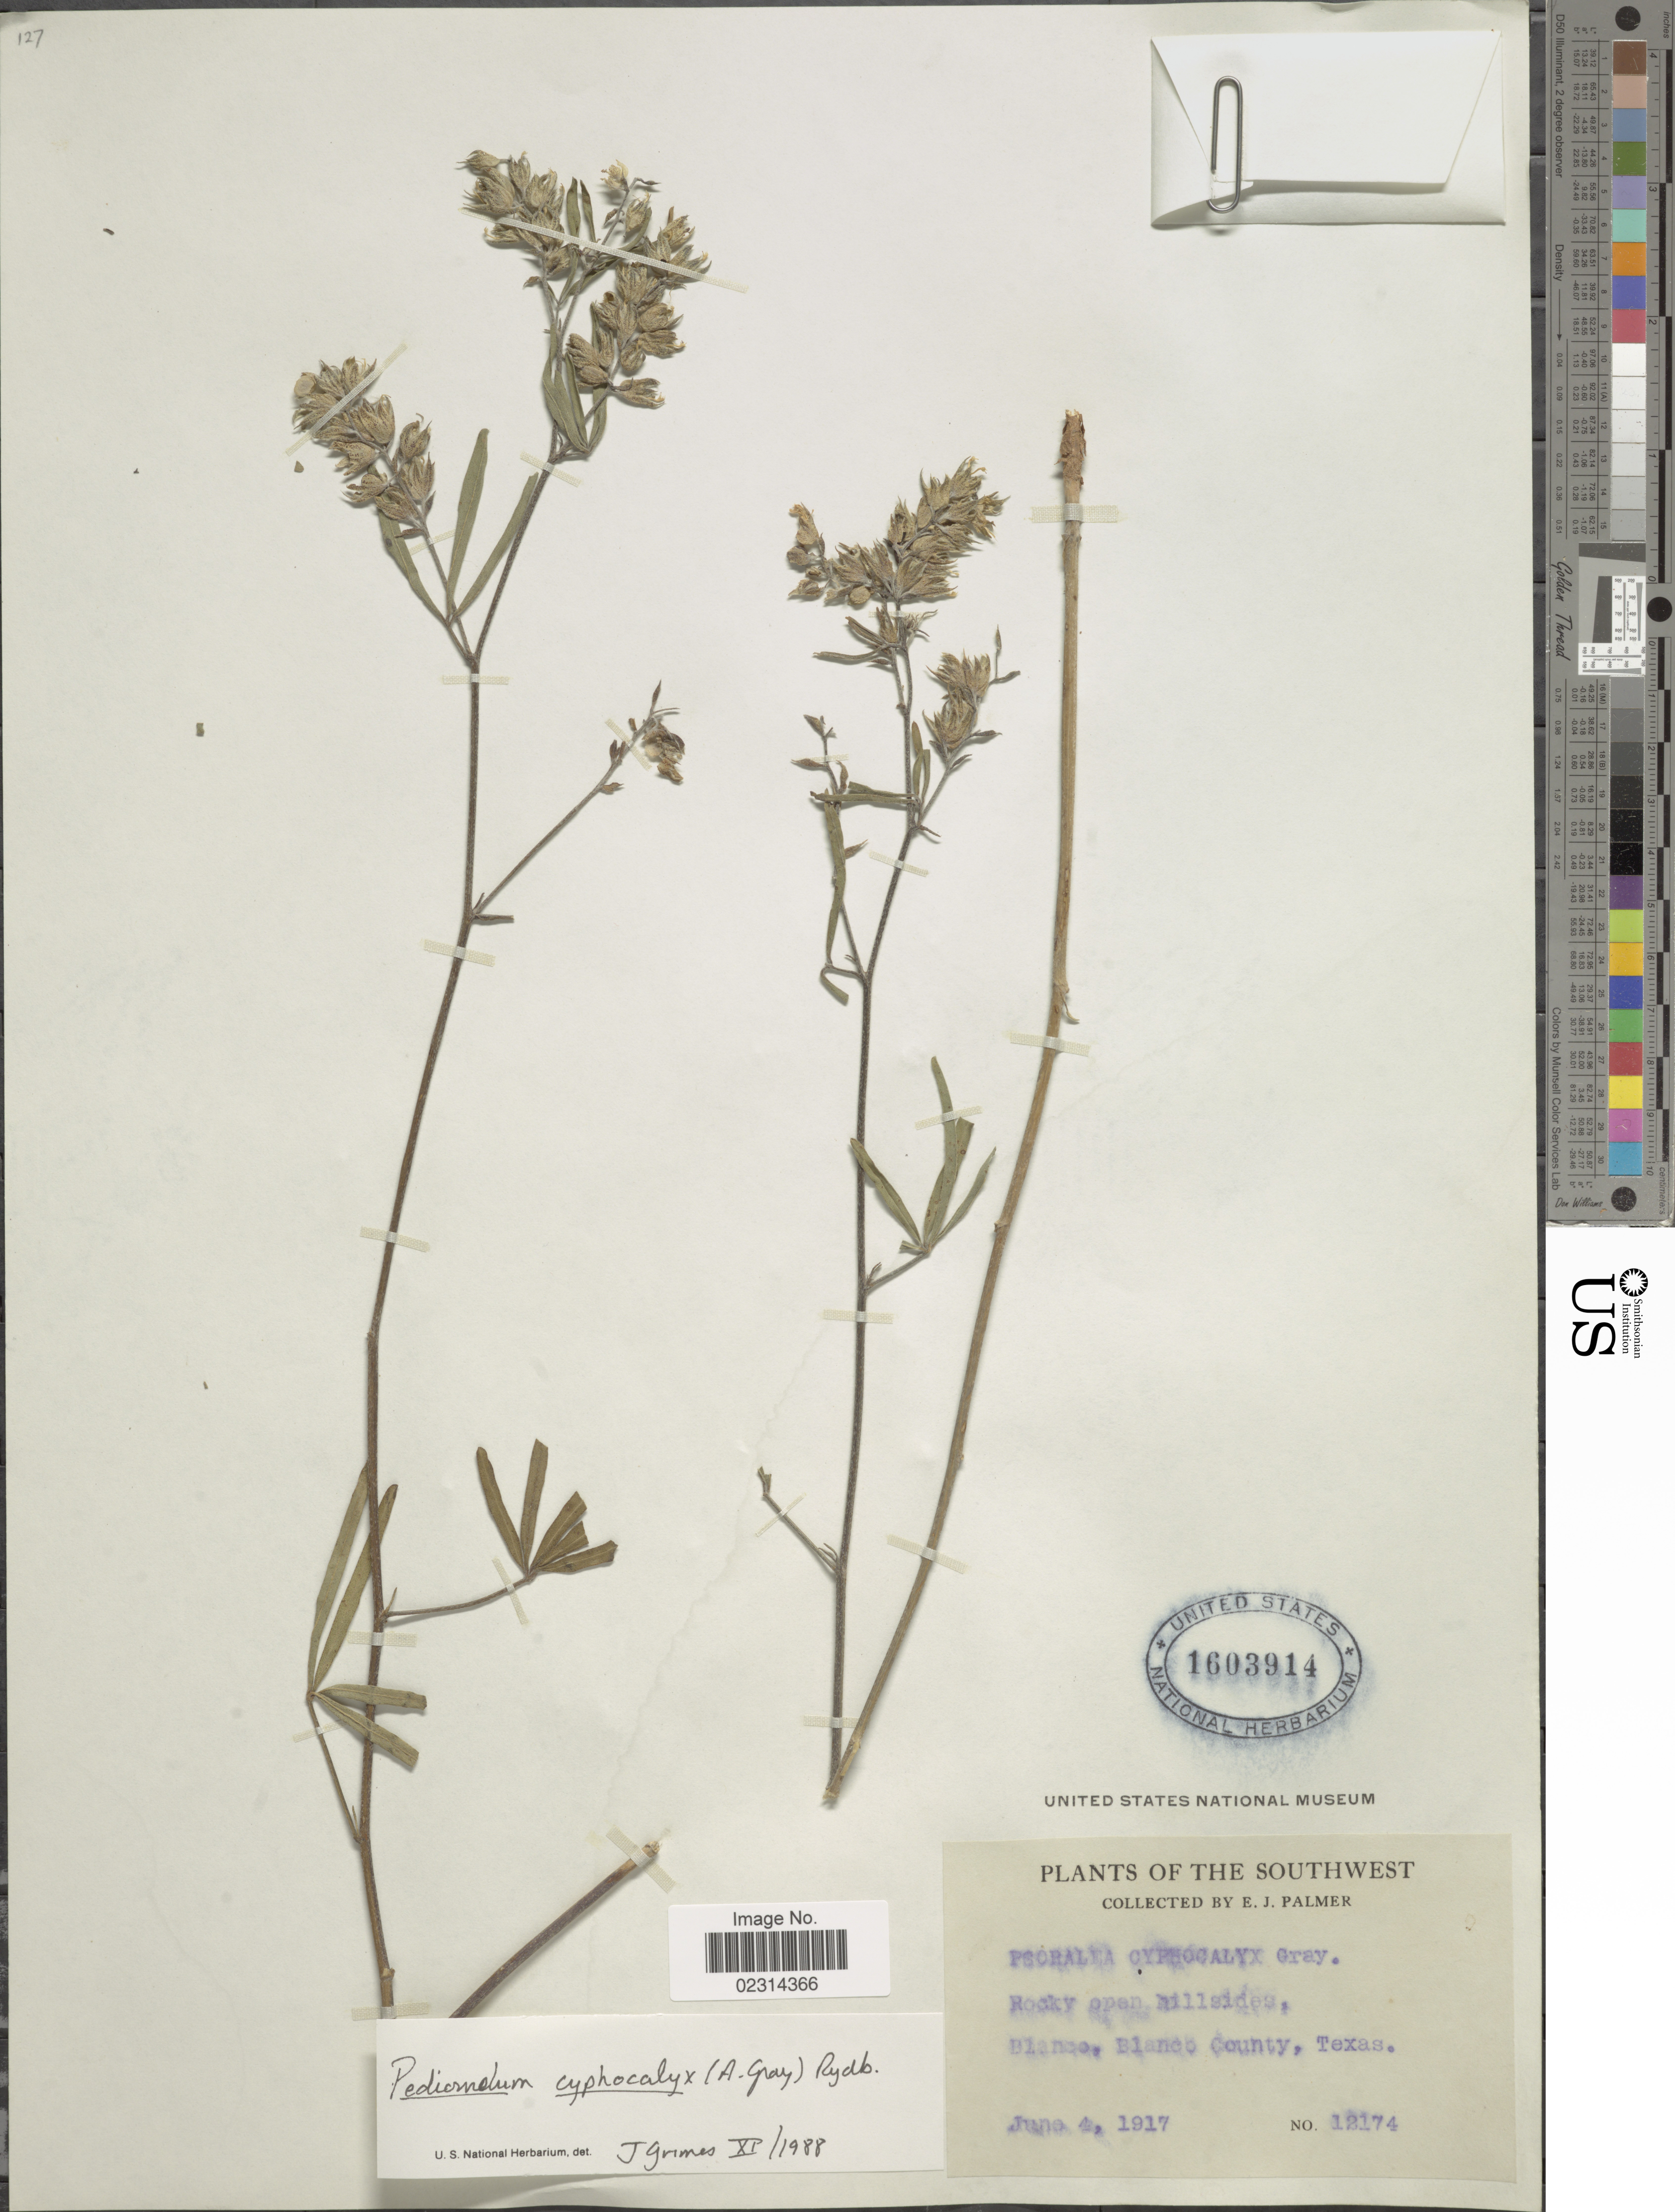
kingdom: Plantae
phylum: Tracheophyta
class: Magnoliopsida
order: Fabales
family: Fabaceae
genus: Pediomelum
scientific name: Pediomelum cyphocalyx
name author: (A. Gray) Rydb.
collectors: E. J. Palmer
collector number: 12174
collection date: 1917-06-04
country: United States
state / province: Texas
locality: Southwest. Blanco, Blanco County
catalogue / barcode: US 1603914